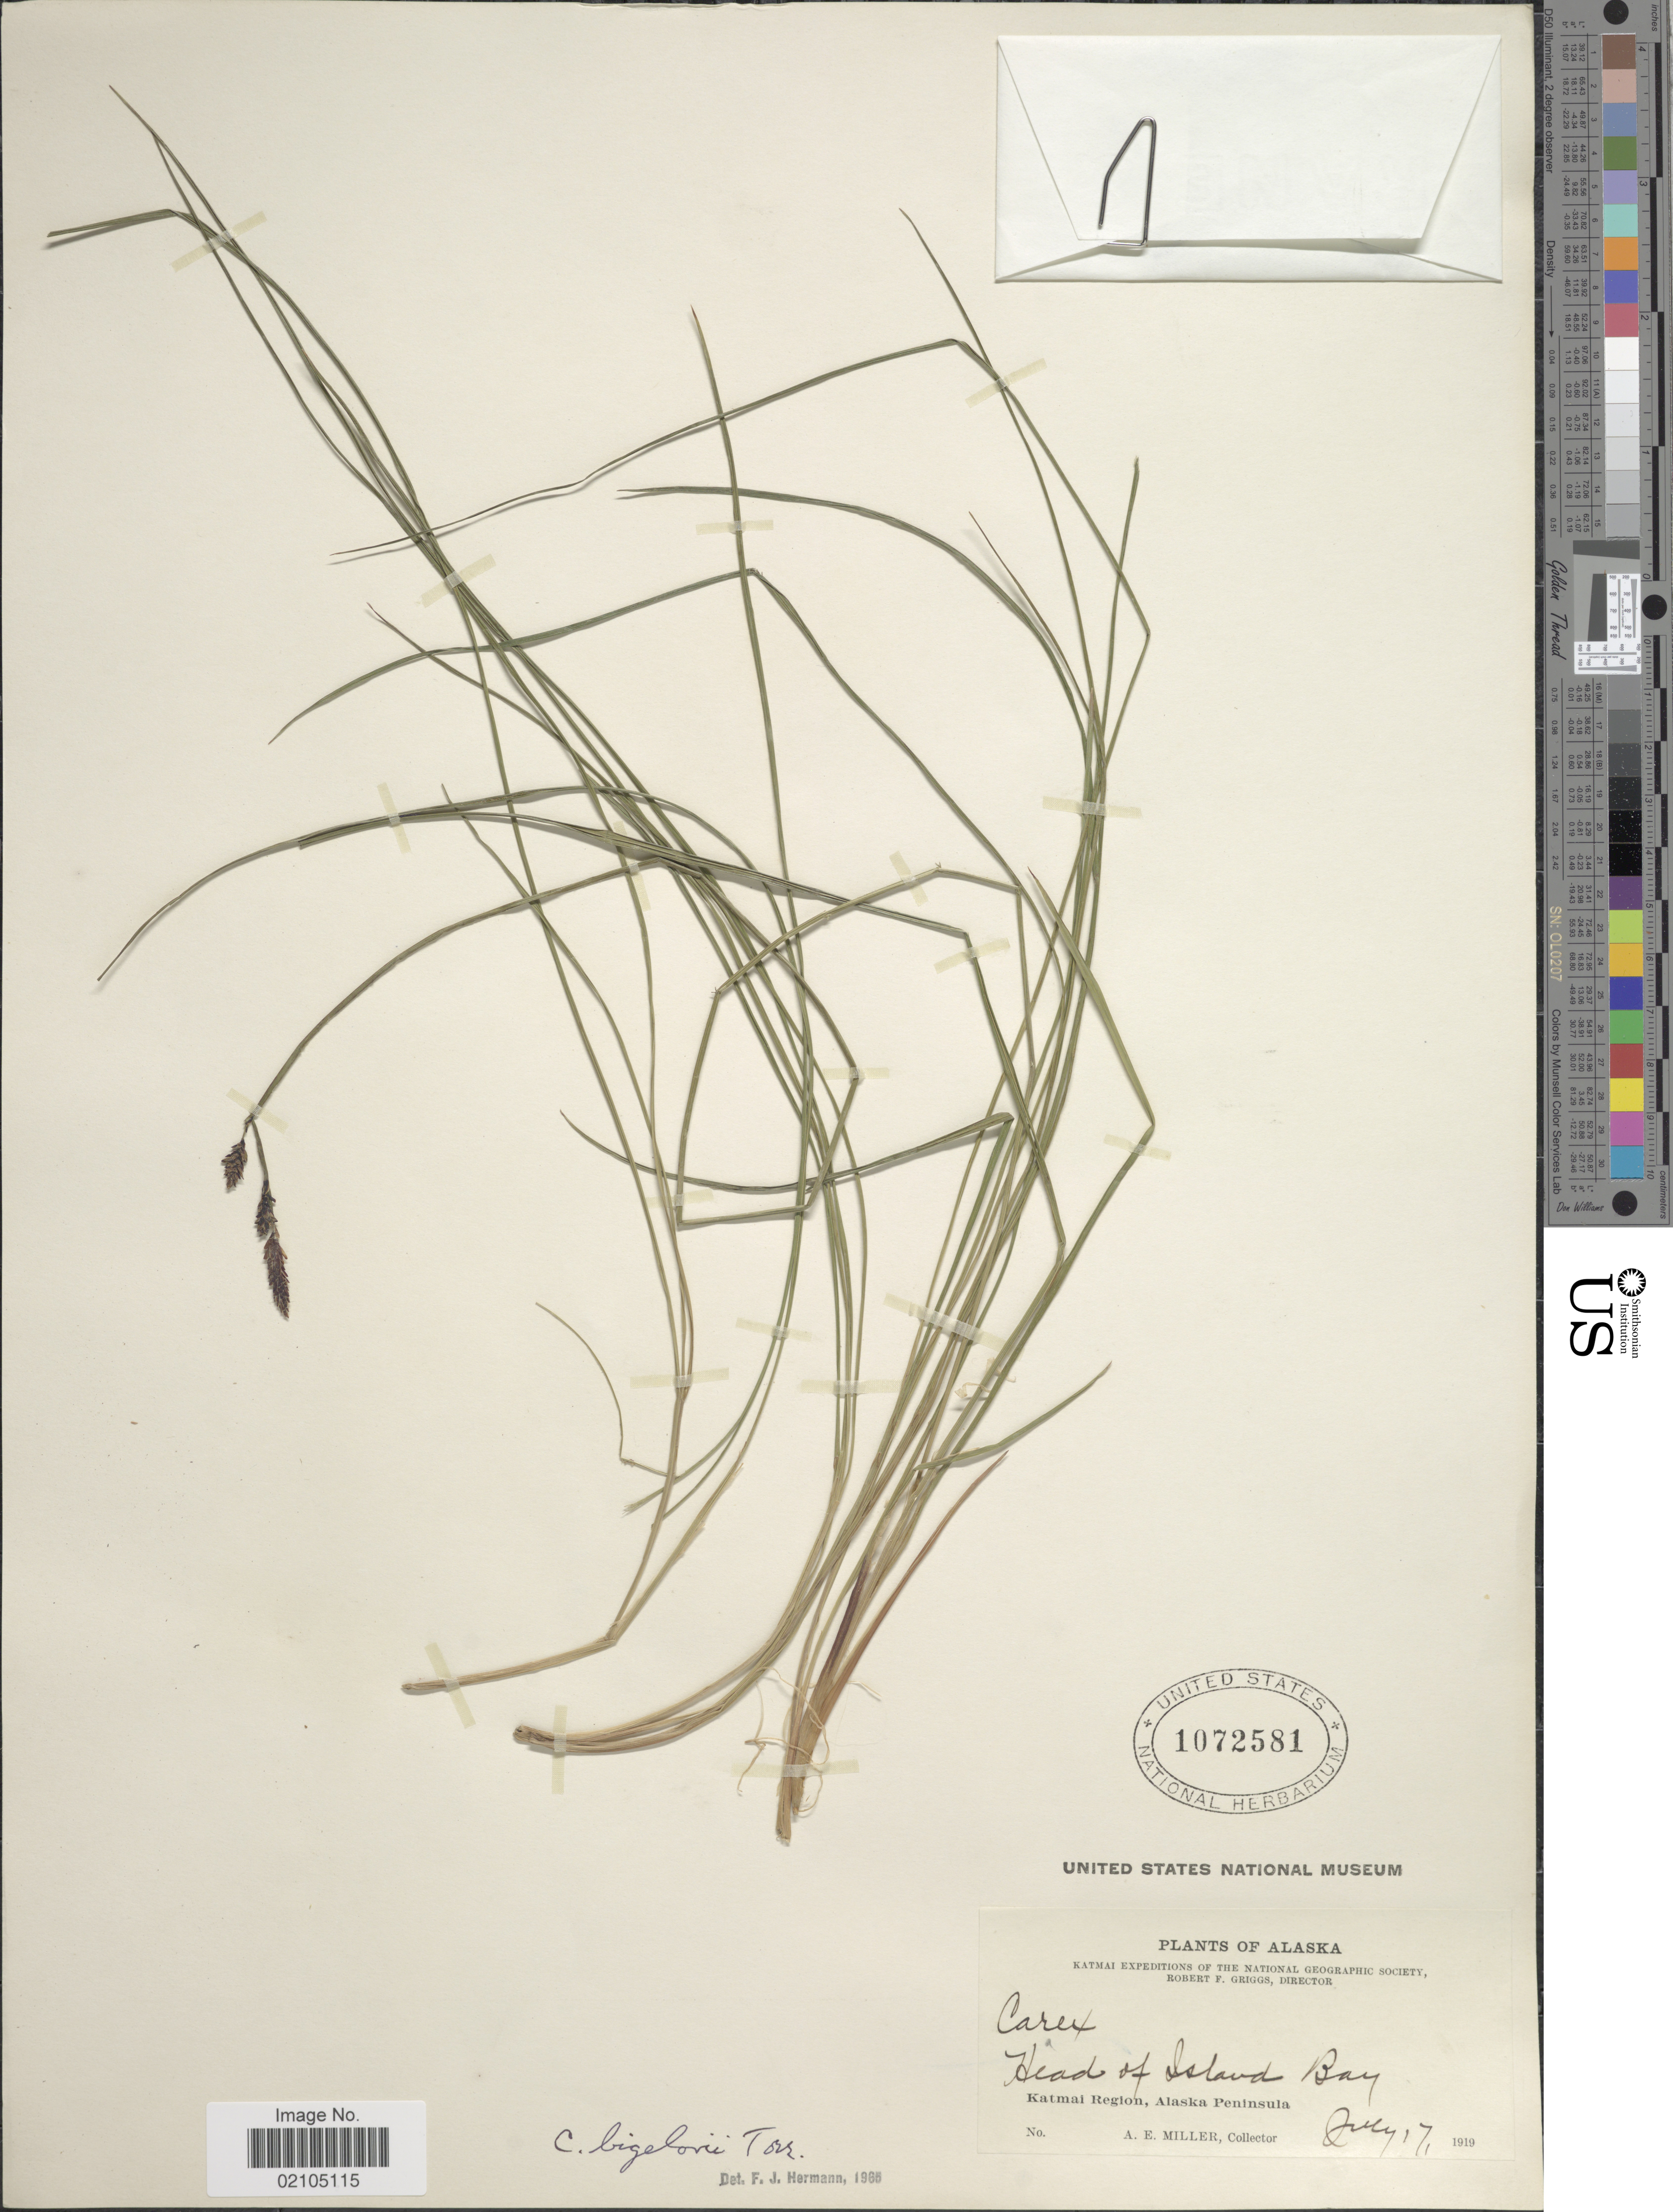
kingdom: Plantae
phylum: Tracheophyta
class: Liliopsida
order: Poales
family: Cyperaceae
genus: Carex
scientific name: Carex bigelowii subsp. lugens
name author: (Holm) T.V. Egorova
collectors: A. E. Miller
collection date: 1919-07-07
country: United States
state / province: Alaska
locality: Head of Island Bay. Katmai Region, Alaska Peninsula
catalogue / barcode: US 1072581